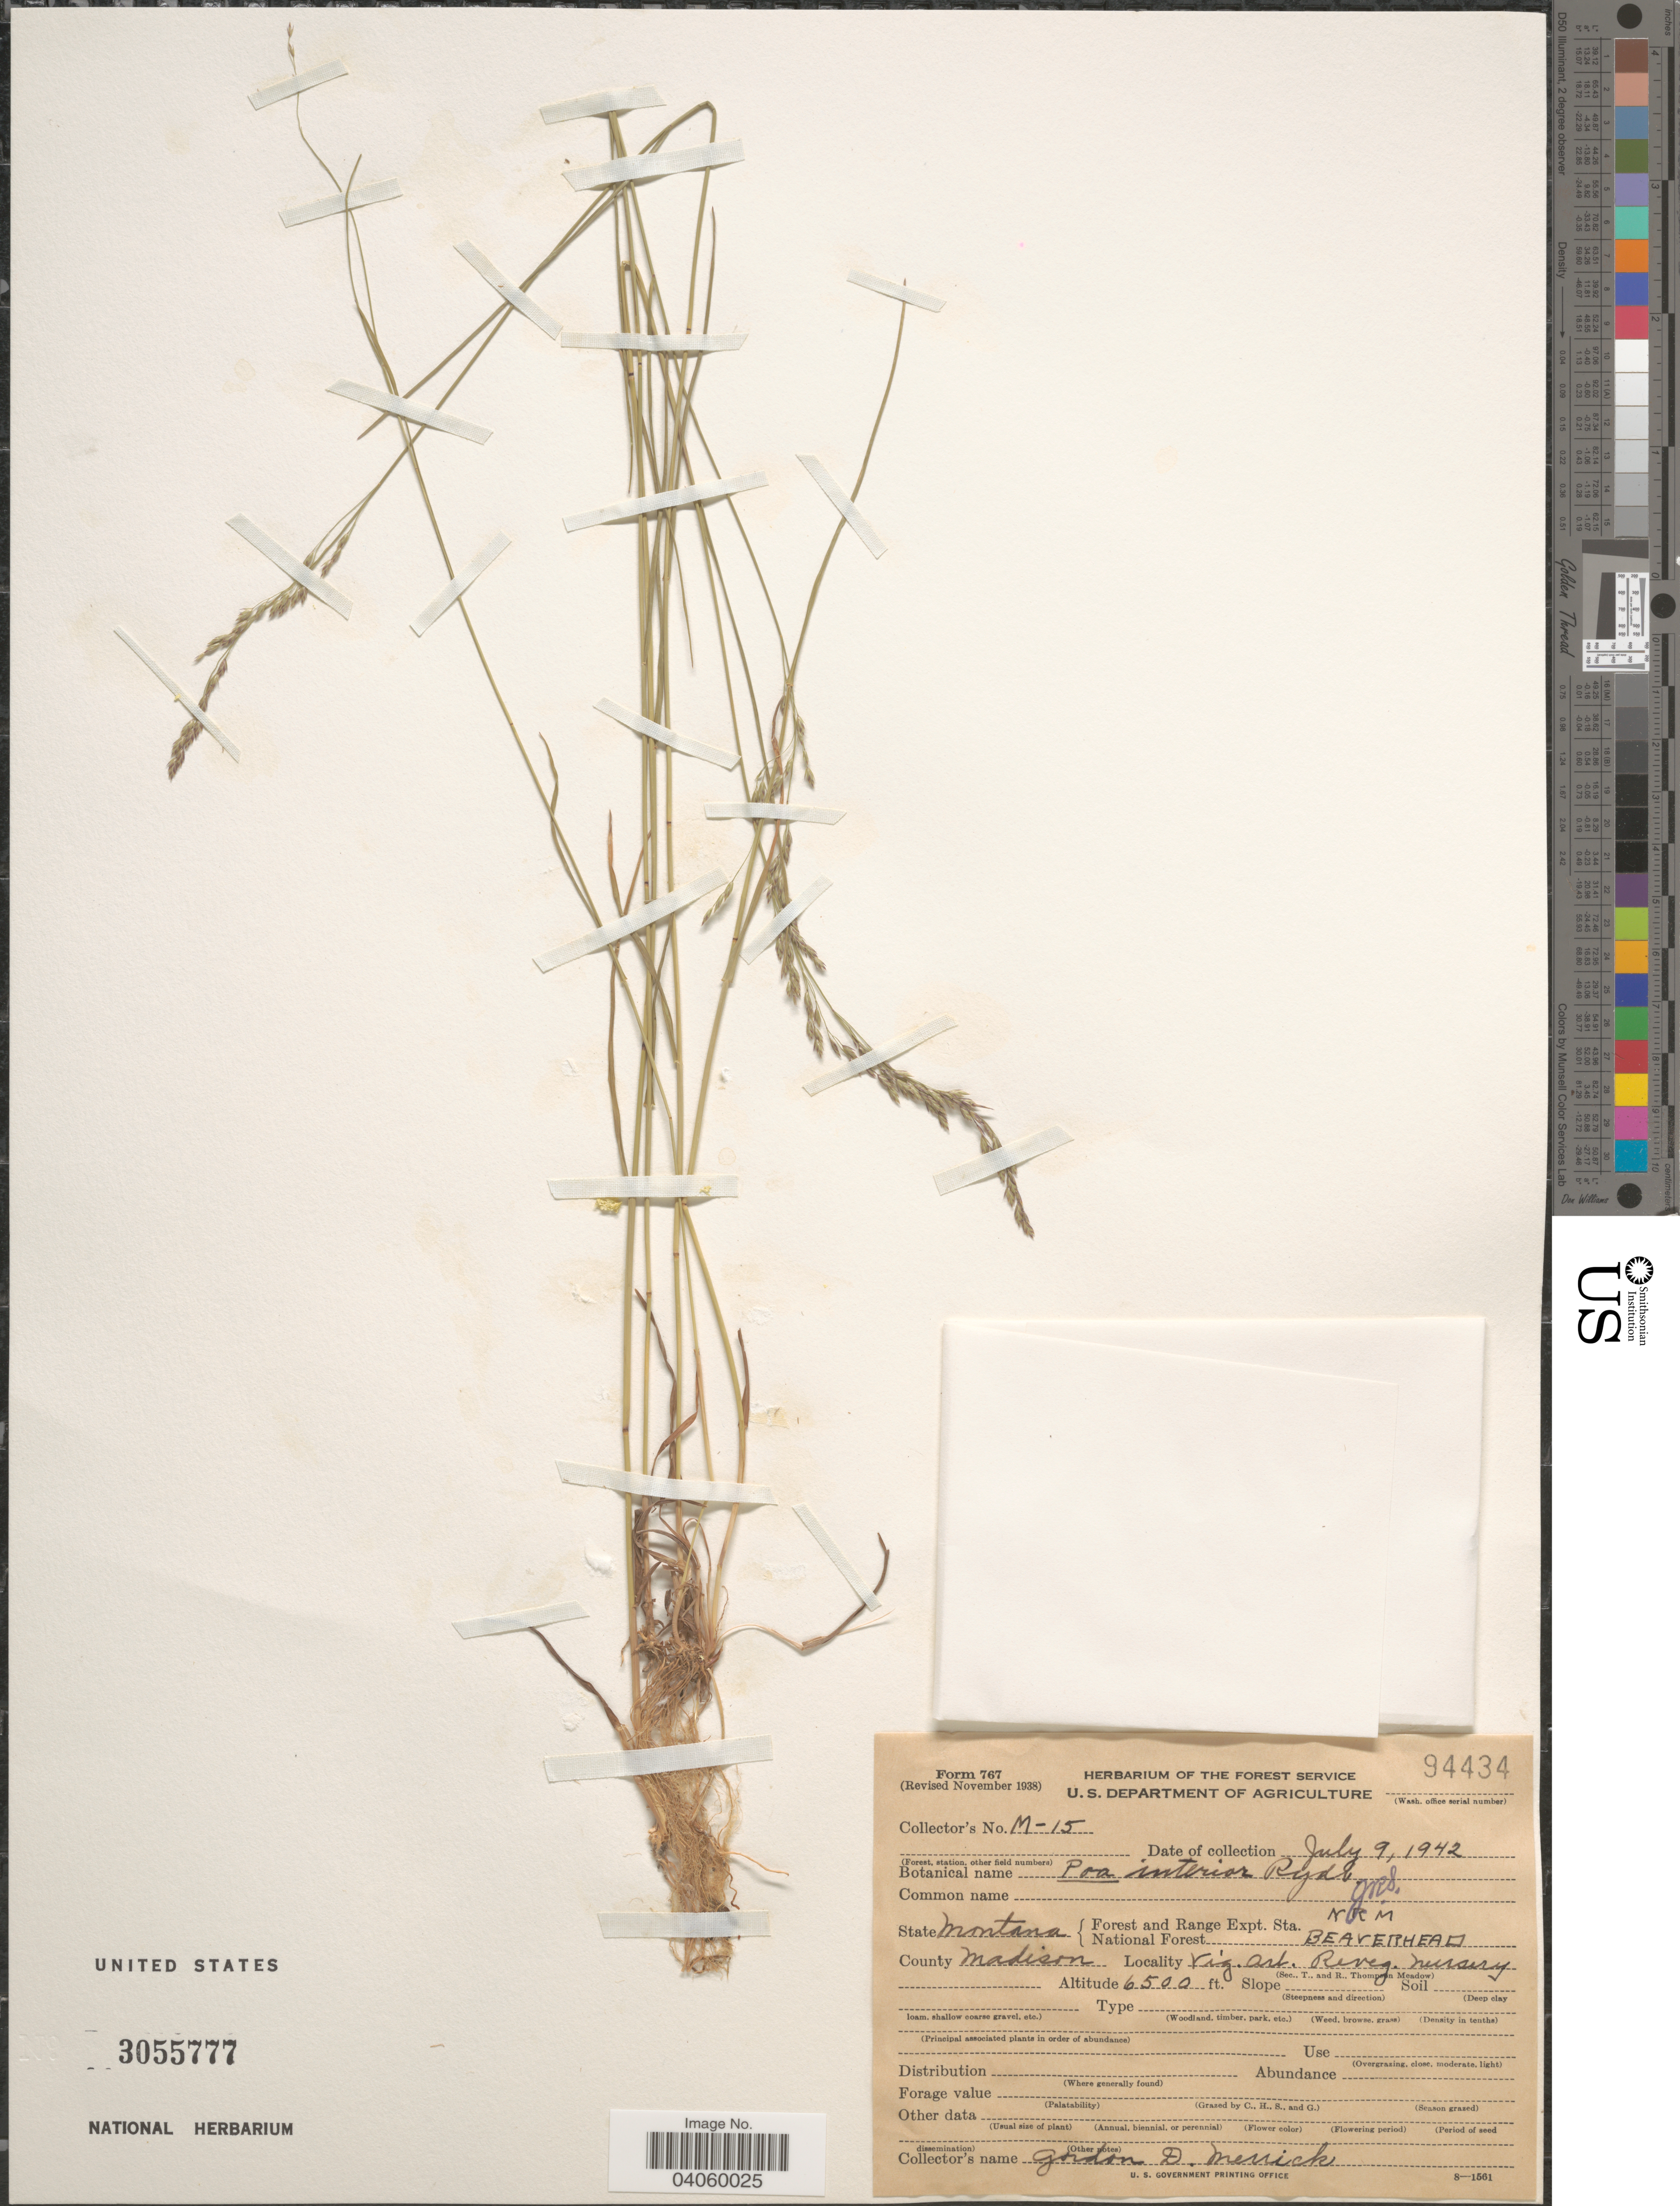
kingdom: Plantae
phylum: Tracheophyta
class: Liliopsida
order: Poales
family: Poaceae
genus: Poa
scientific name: Poa interior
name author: Rydb.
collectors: G. Merrick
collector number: M-15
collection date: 1942-07-09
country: United States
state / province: Montana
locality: Forest and Range Expt. Sta. National Forest NRM Beaverhead. County Madison. Vig. Art. Reveg. nursery.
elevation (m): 1981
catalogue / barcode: US 3055777